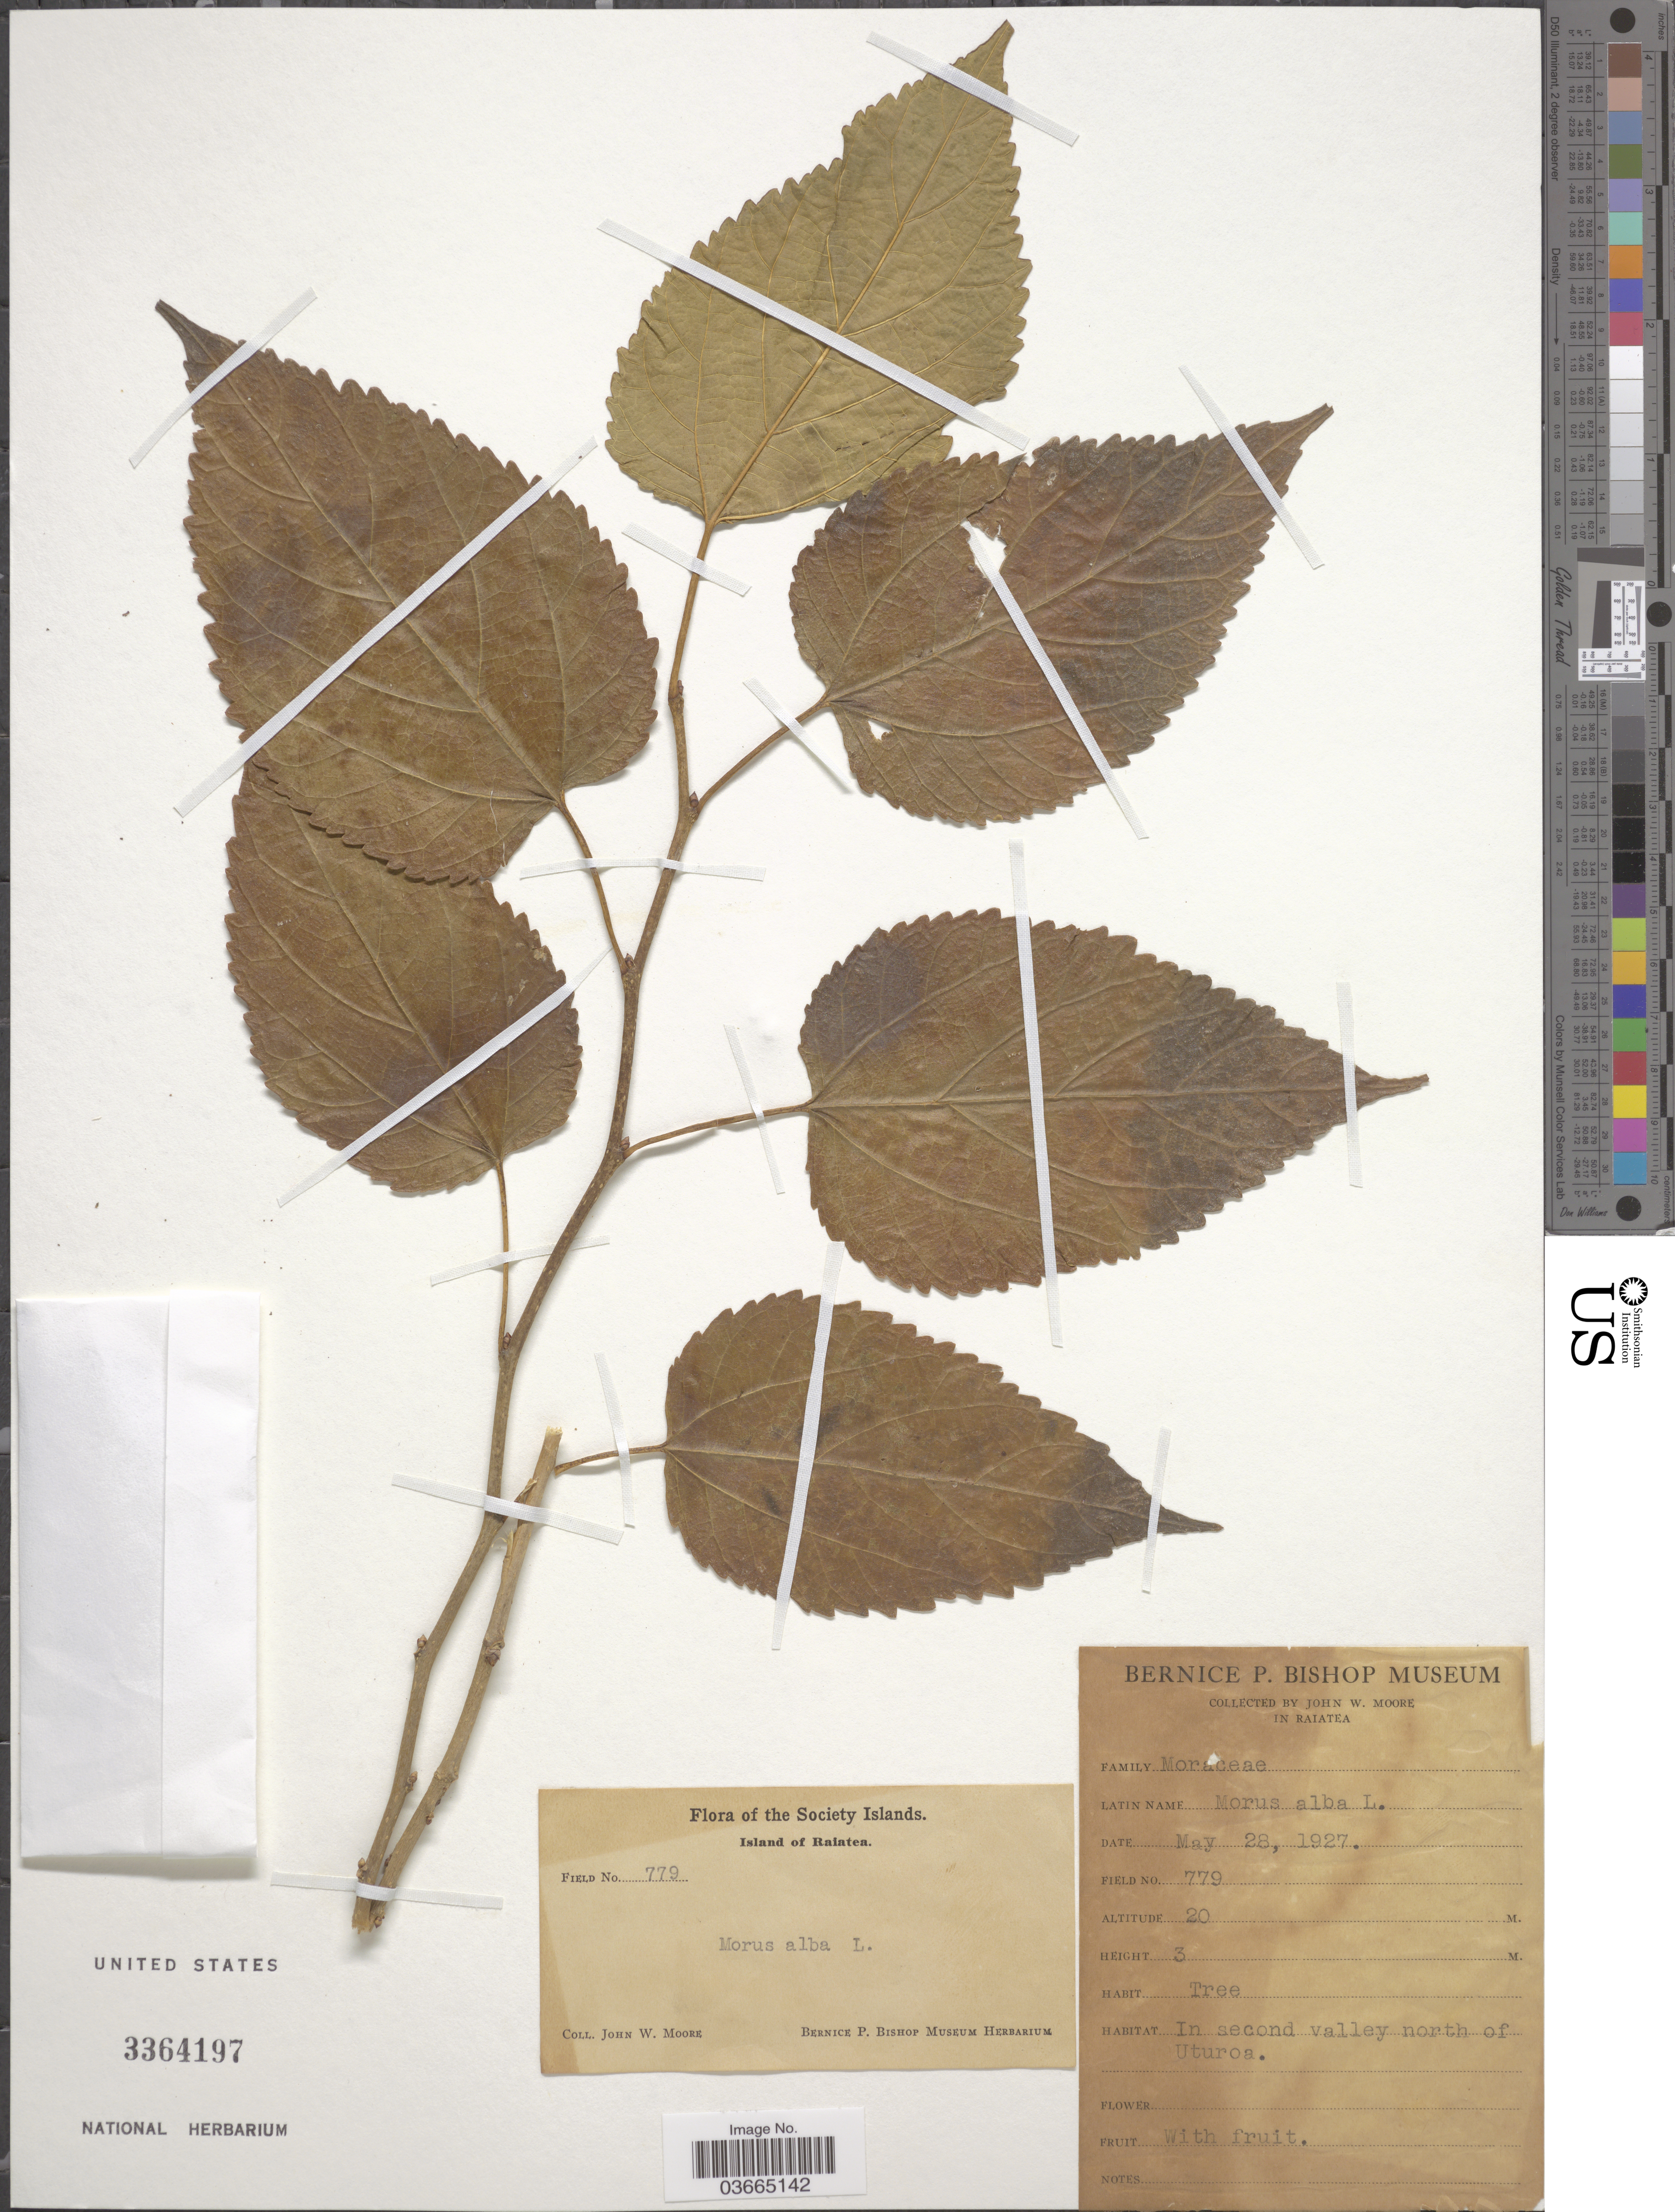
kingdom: Plantae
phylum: Tracheophyta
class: Magnoliopsida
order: Rosales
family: Moraceae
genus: Morus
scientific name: Morus alba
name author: L.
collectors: J. Moore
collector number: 779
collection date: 1927-05-28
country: French Polynesia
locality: Island of Raiatea. In second valley north of Uturoa.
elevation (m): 20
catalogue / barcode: US 3364197